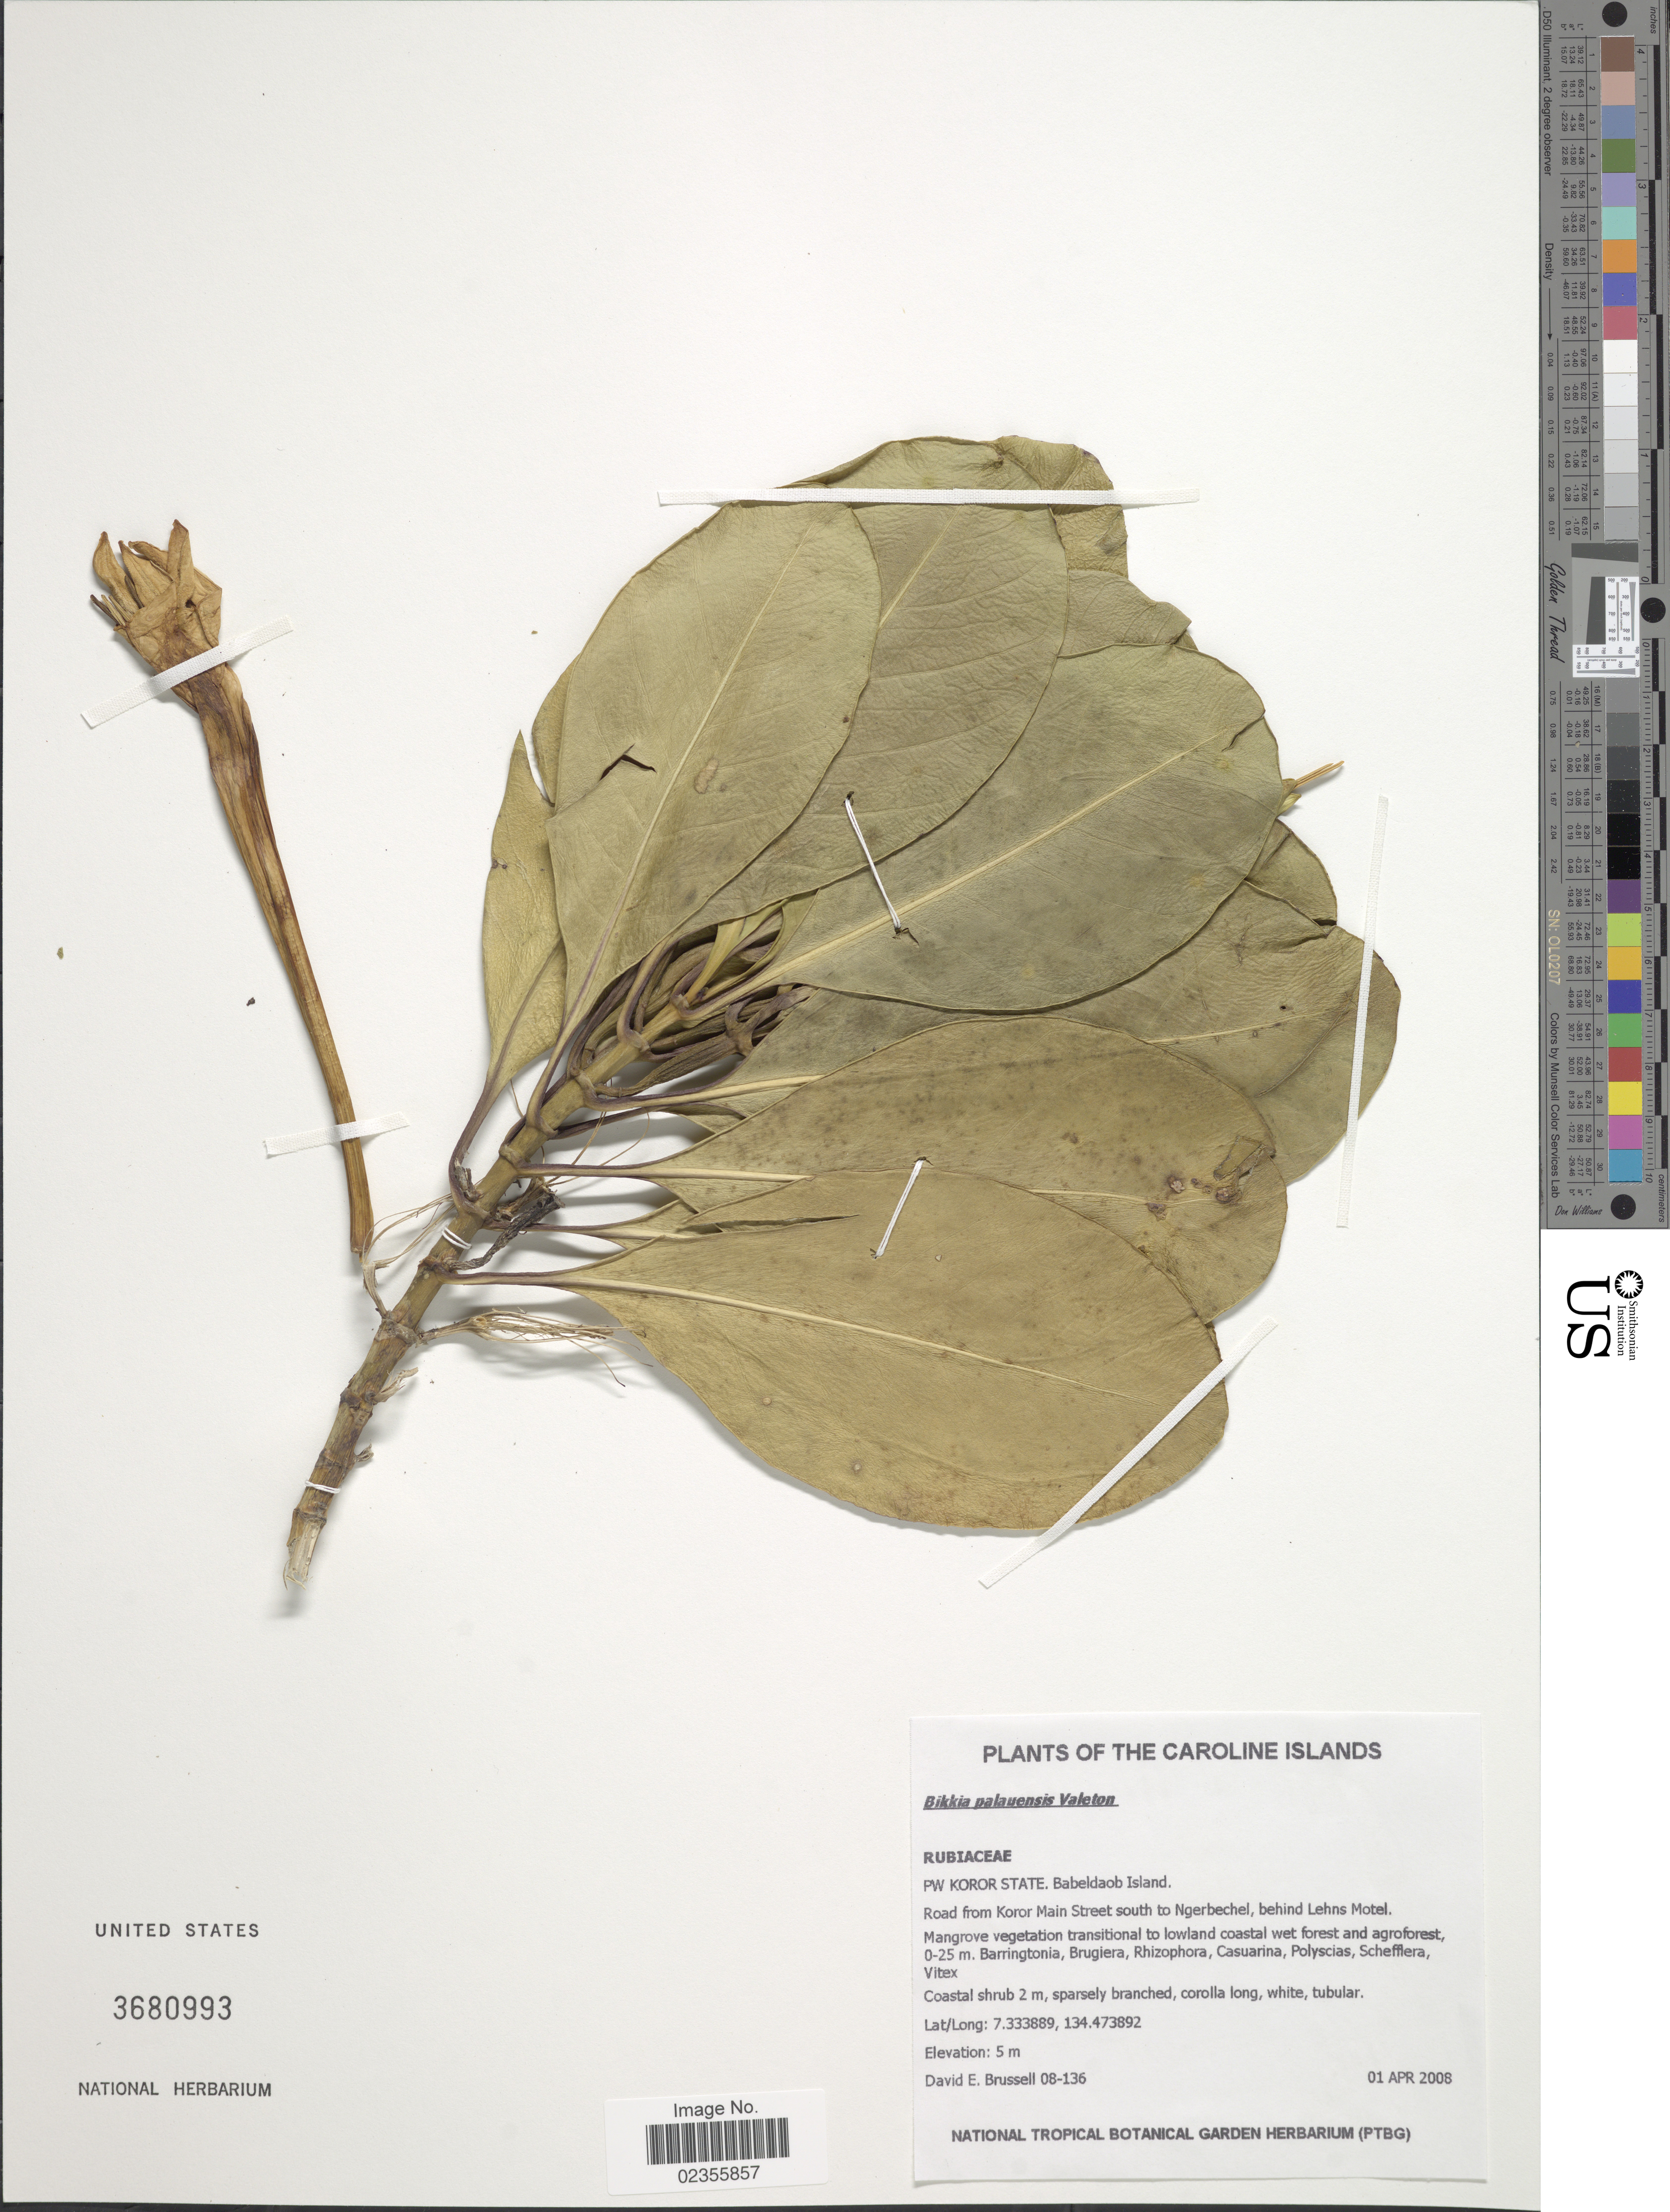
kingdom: Plantae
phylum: Tracheophyta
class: Magnoliopsida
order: Gentianales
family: Rubiaceae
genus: Bikkia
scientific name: Bikkia palauensis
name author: Valeton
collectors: D. Brussell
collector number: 08-136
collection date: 2008-04-01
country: Palau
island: Babeldaob [Babelthuap]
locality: PW Koror State. Babeldaob Island. Road from Koror Main Street south of Ngerbechel, behind Lehns Motel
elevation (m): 5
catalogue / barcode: US 3680993